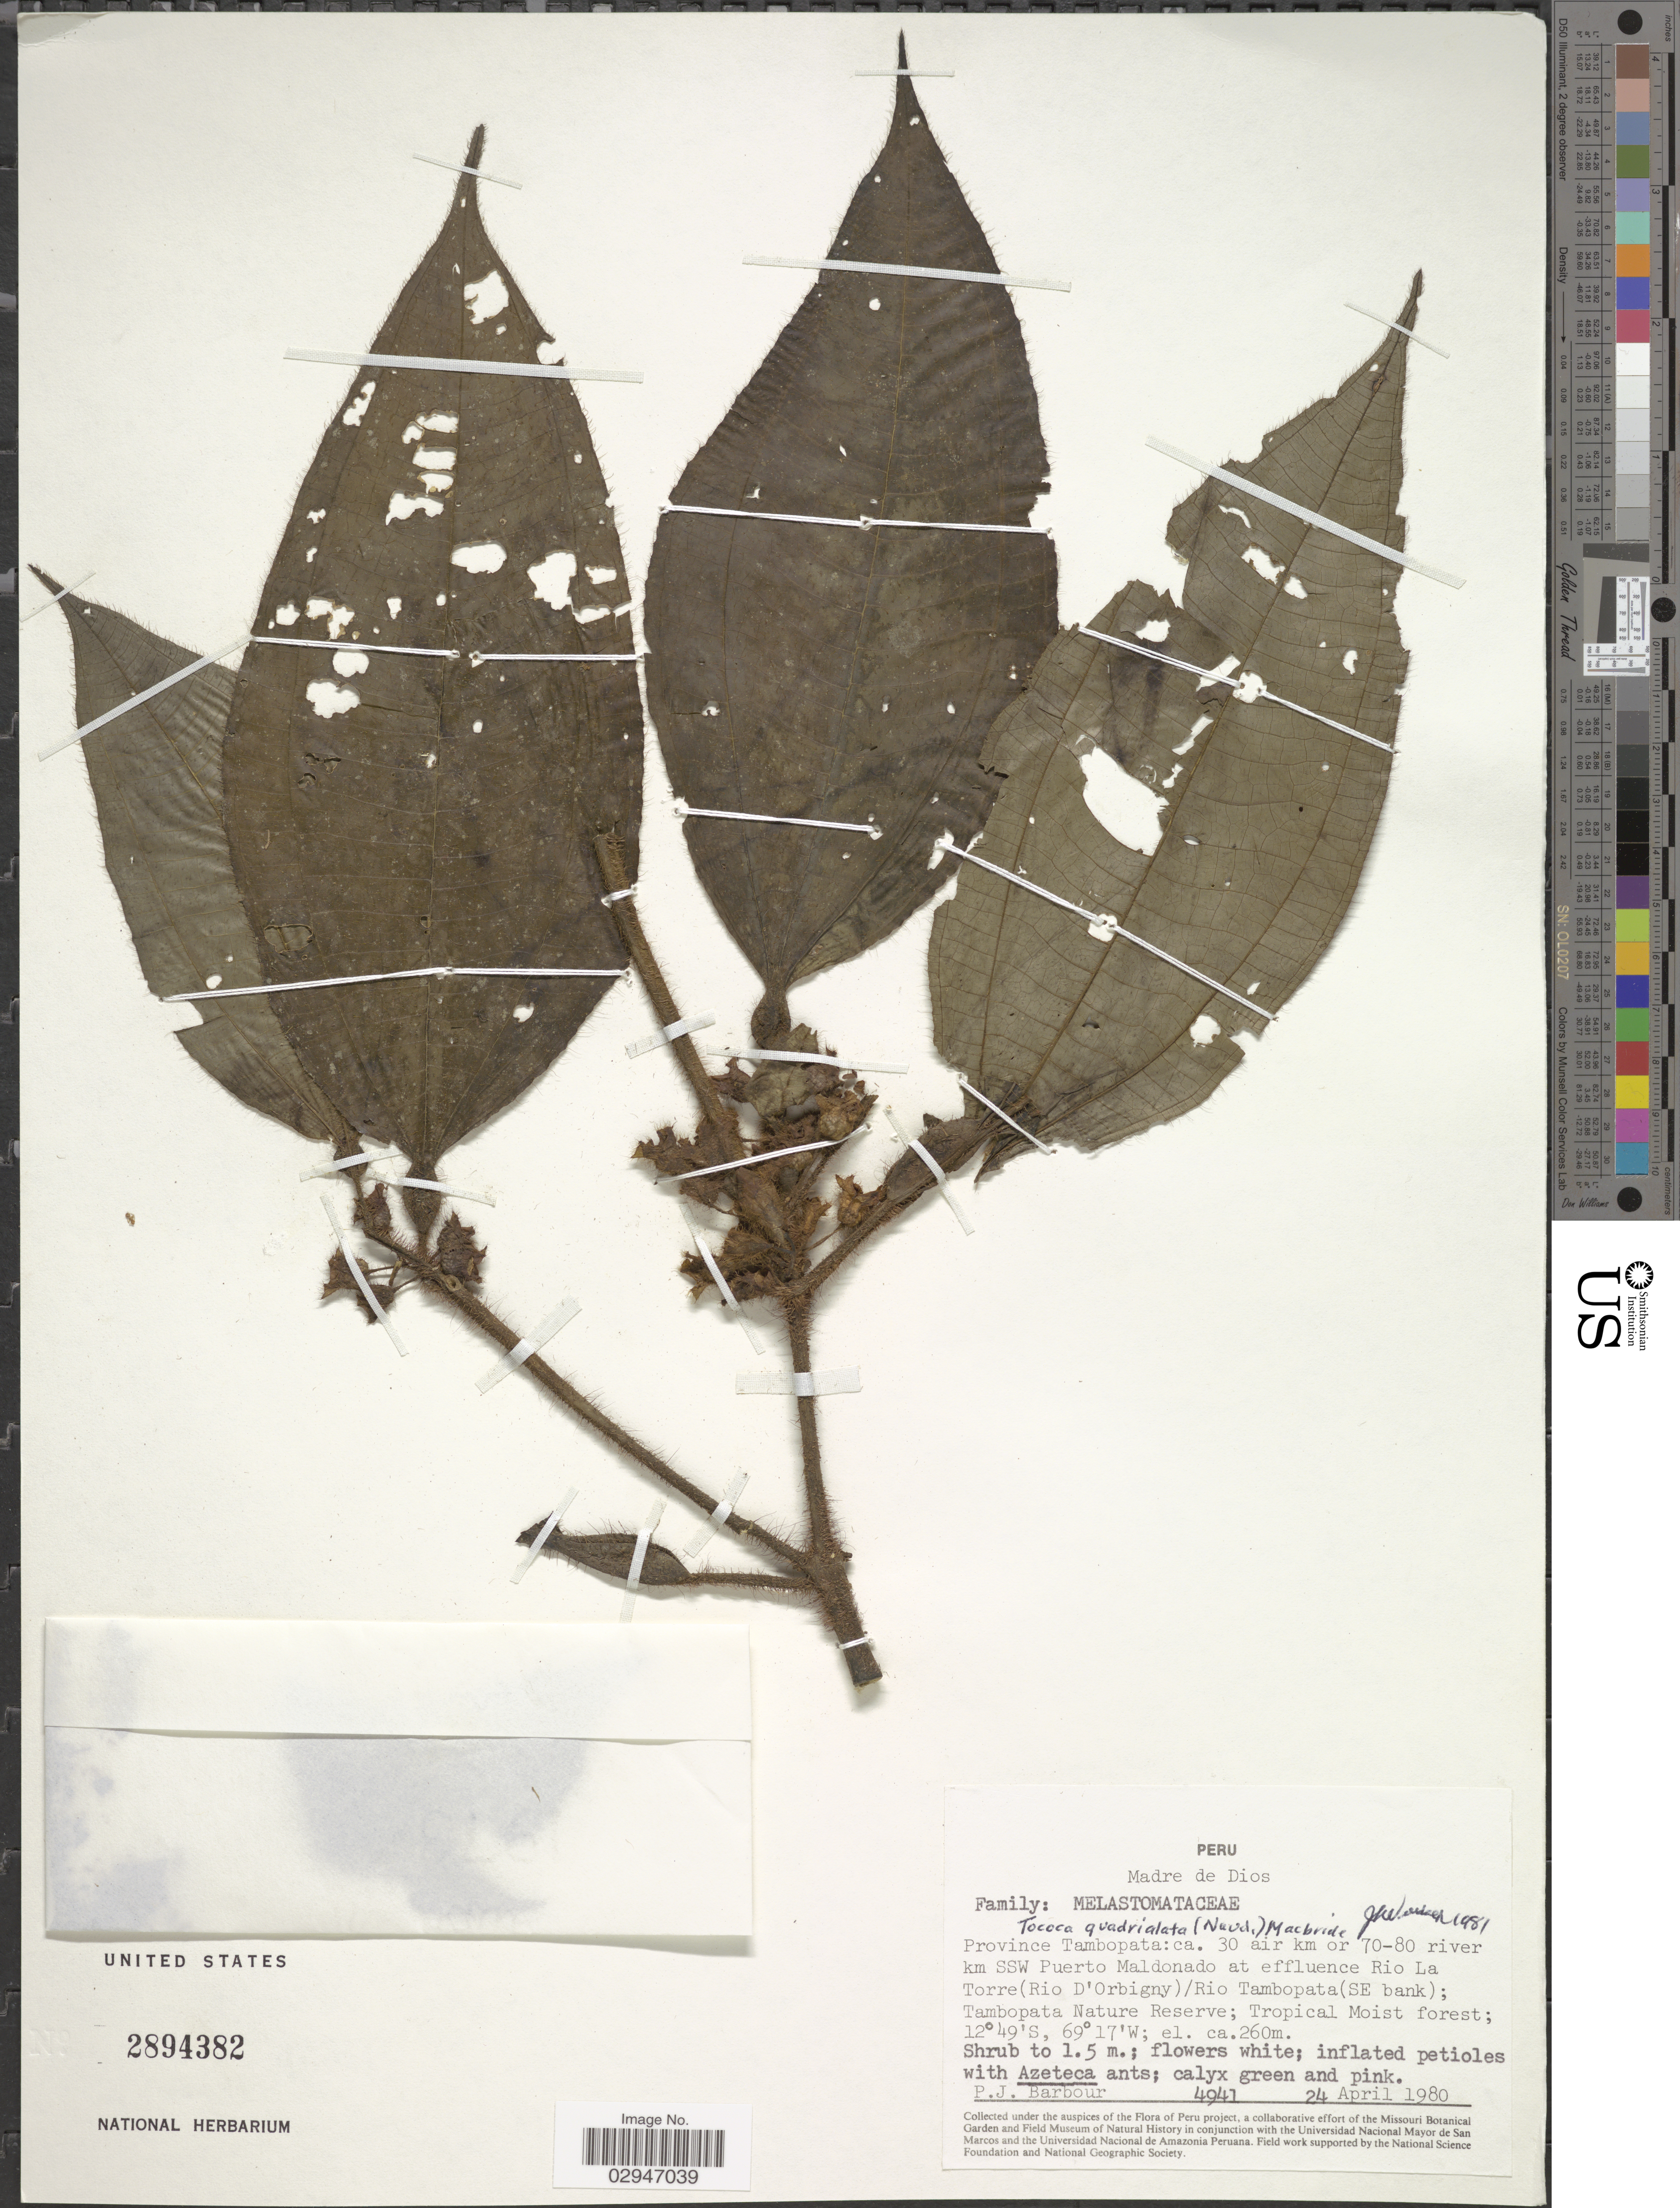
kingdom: Plantae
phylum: Tracheophyta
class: Magnoliopsida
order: Myrtales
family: Melastomataceae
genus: Tococa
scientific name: Tococa quadrialata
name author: (Naudin) J.F. Macbr.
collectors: P. Barbour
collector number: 4941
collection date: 1980-04-24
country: Peru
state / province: Madre de Dios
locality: Province Tambopata: ca. 30 air km or 70-80 river km SSW Puerto Maldonado at effluence Rio La Torre (Rio D'Orbigny)/ Rio Tambopata (SE bank): Tambopata Nature Reserve; Tropical Moist forest.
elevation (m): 260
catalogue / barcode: US 2894382